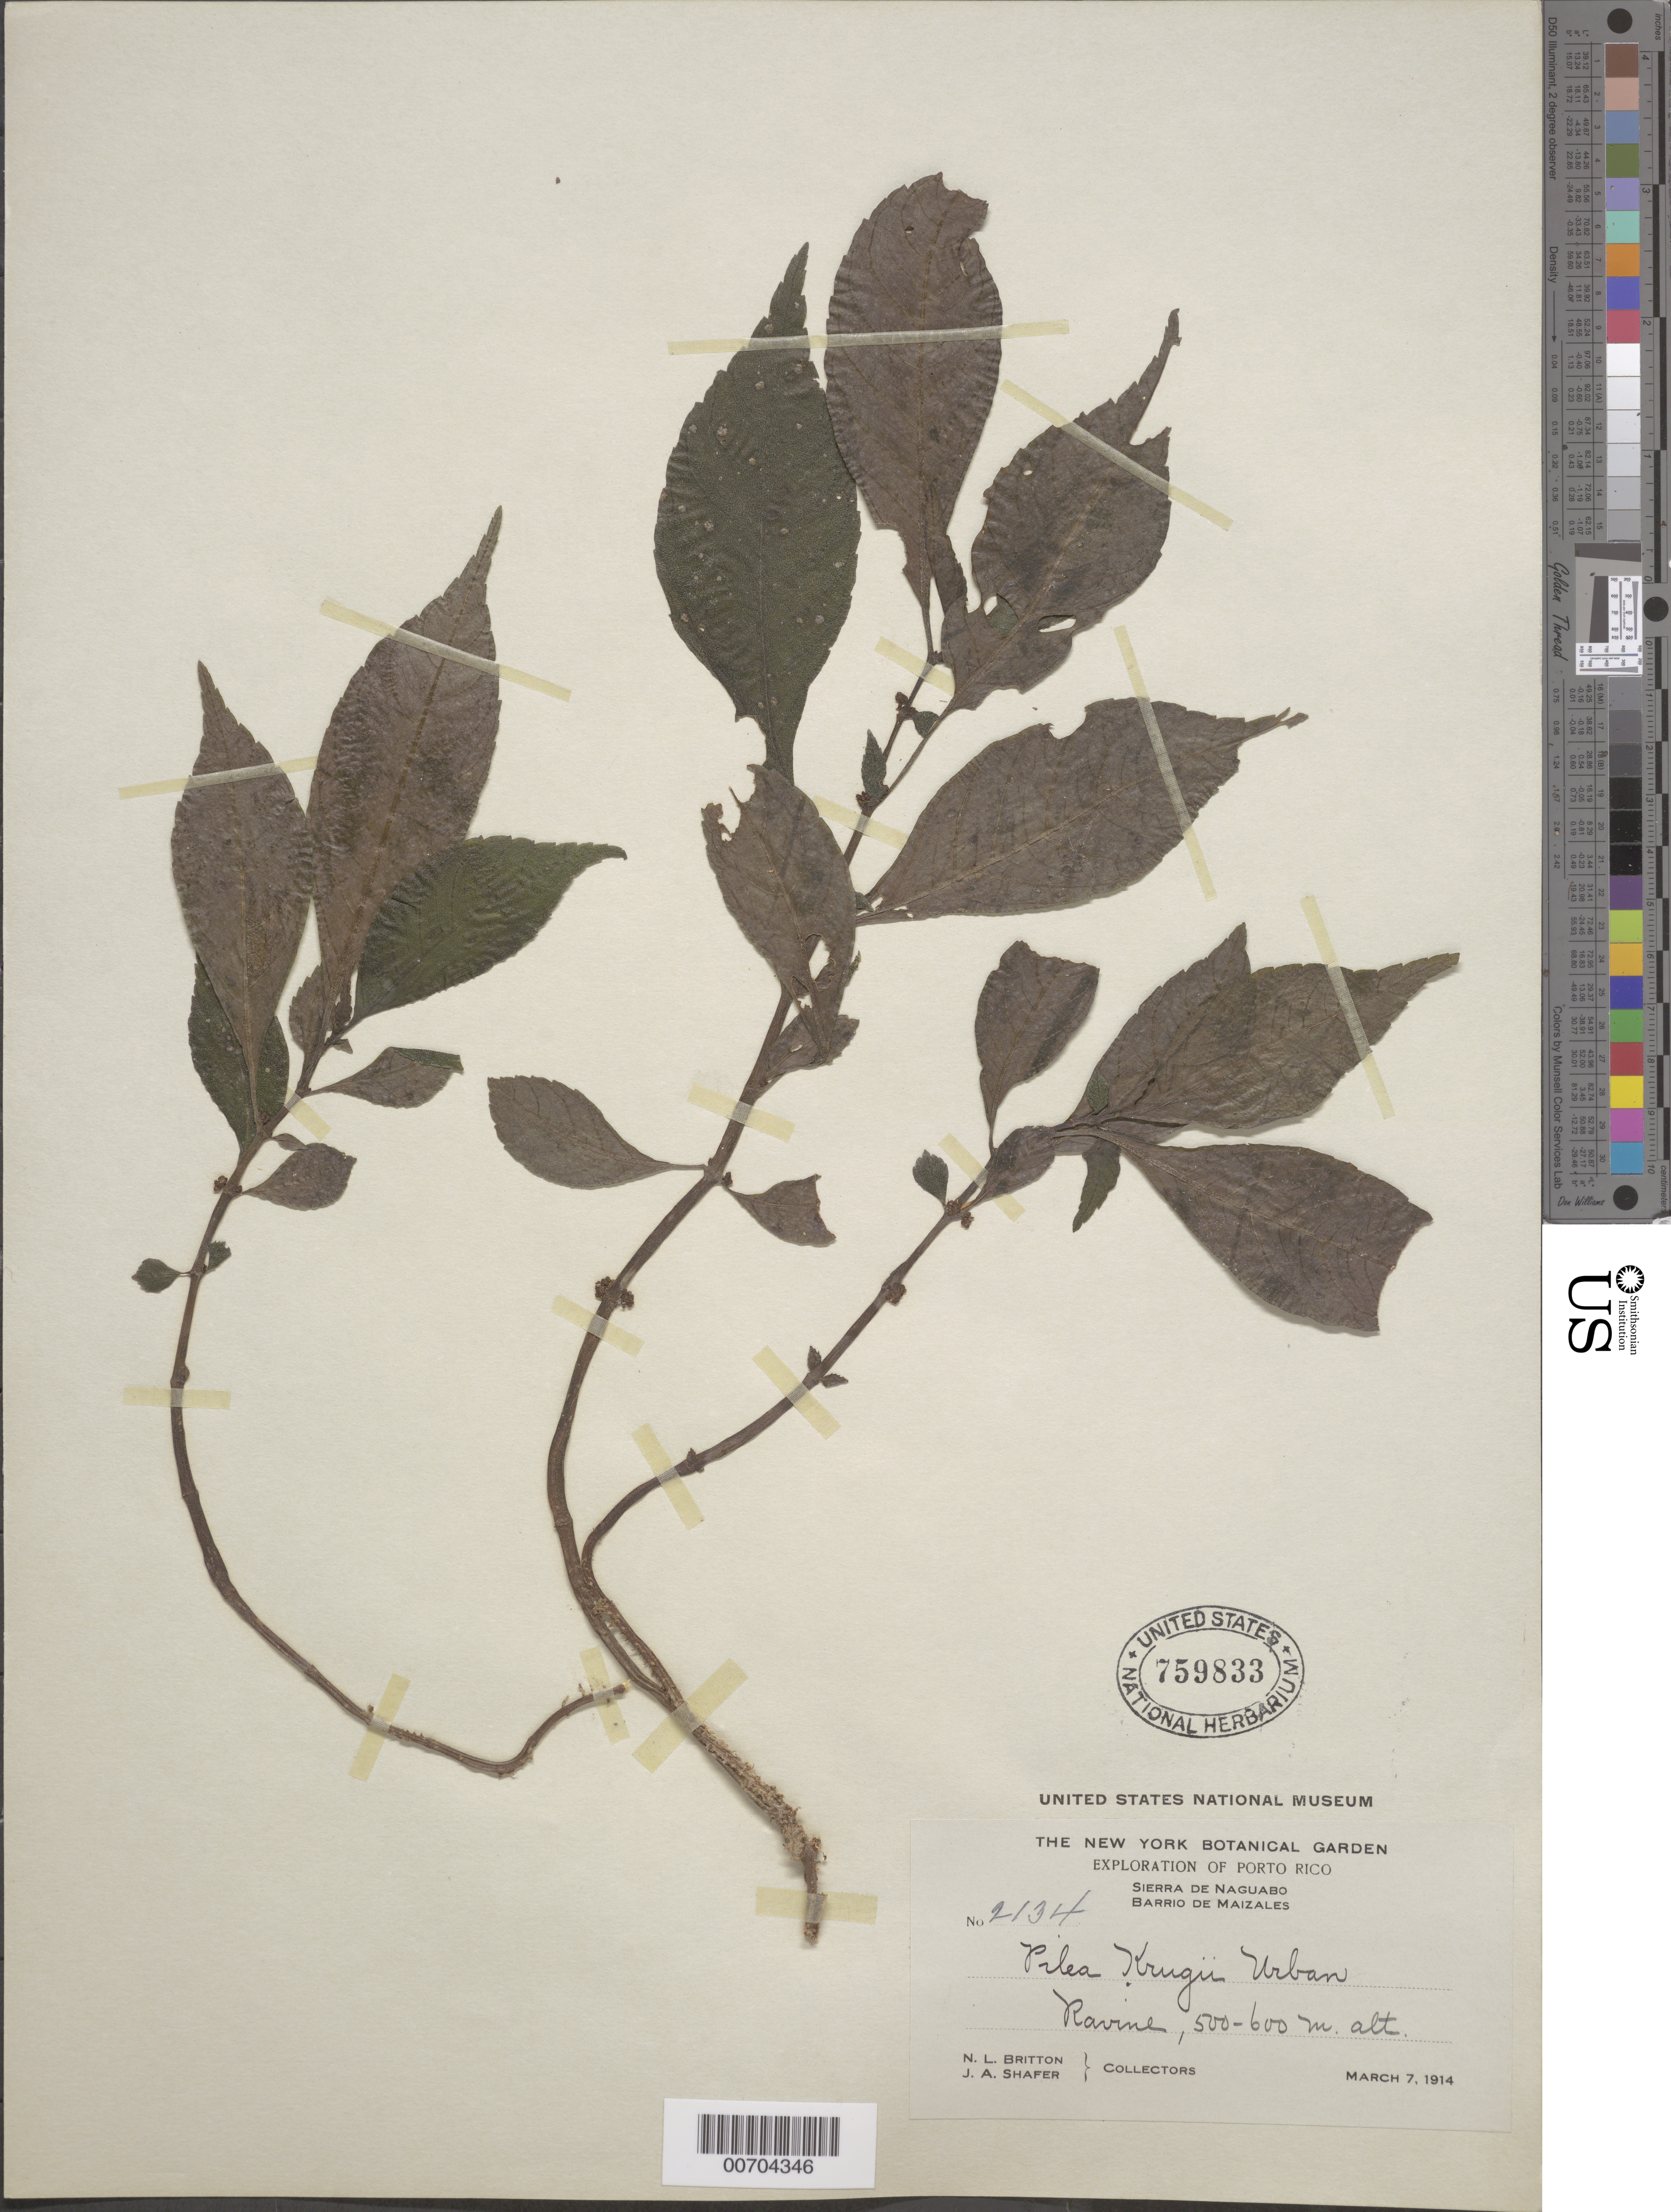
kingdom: Plantae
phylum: Tracheophyta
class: Magnoliopsida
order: Rosales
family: Urticaceae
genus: Pilea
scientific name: Pilea krugii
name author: Urb.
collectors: N. Britton & J. A. Shafer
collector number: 2134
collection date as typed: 07 Mar 1914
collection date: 1914-03-07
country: Puerto Rico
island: Greater Antilles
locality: Sierra de Naguabo, Barrio de Maizales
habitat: Ravine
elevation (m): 500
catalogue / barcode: US 759833